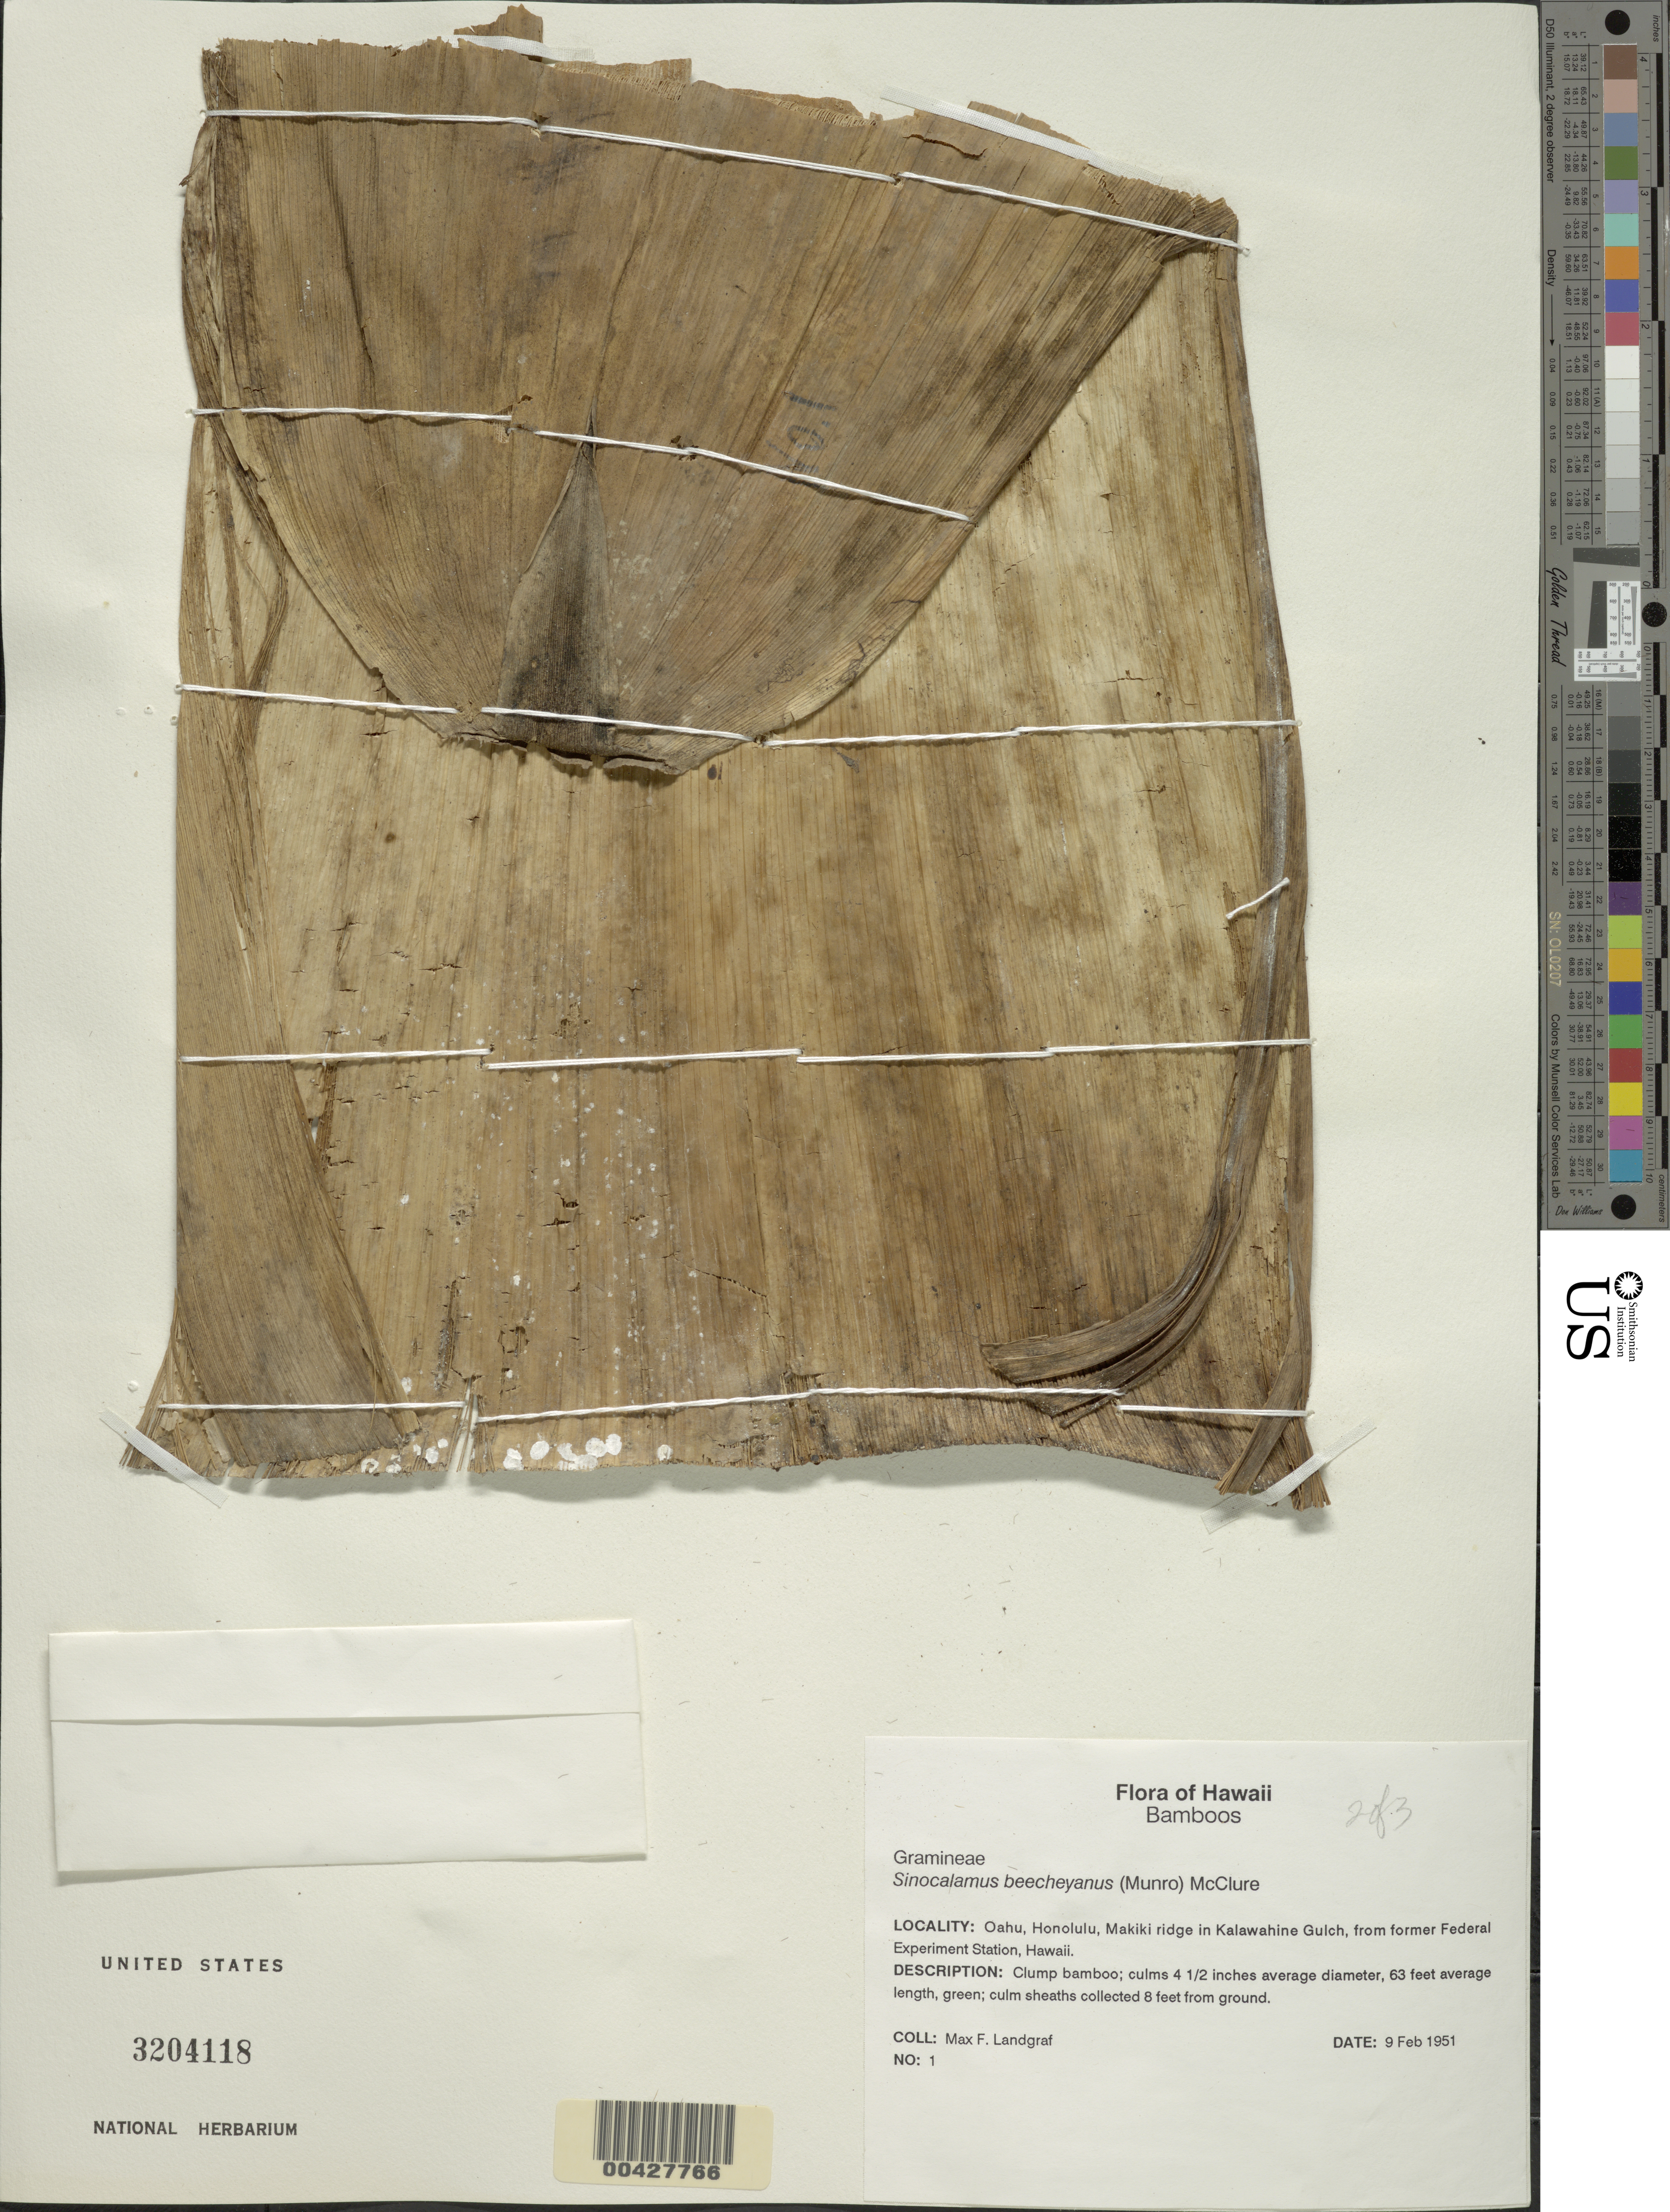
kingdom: Plantae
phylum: Tracheophyta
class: Liliopsida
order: Poales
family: Poaceae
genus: Sinocalamus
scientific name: Sinocalamus beecheyanus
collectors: M. Landgraf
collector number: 1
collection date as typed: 09 Feb 1951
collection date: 1951-02-09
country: United States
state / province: Hawaii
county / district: Honolulu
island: Oahu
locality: Makiki ridge in kalawahine gulch (federal experiment station)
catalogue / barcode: US 3204118